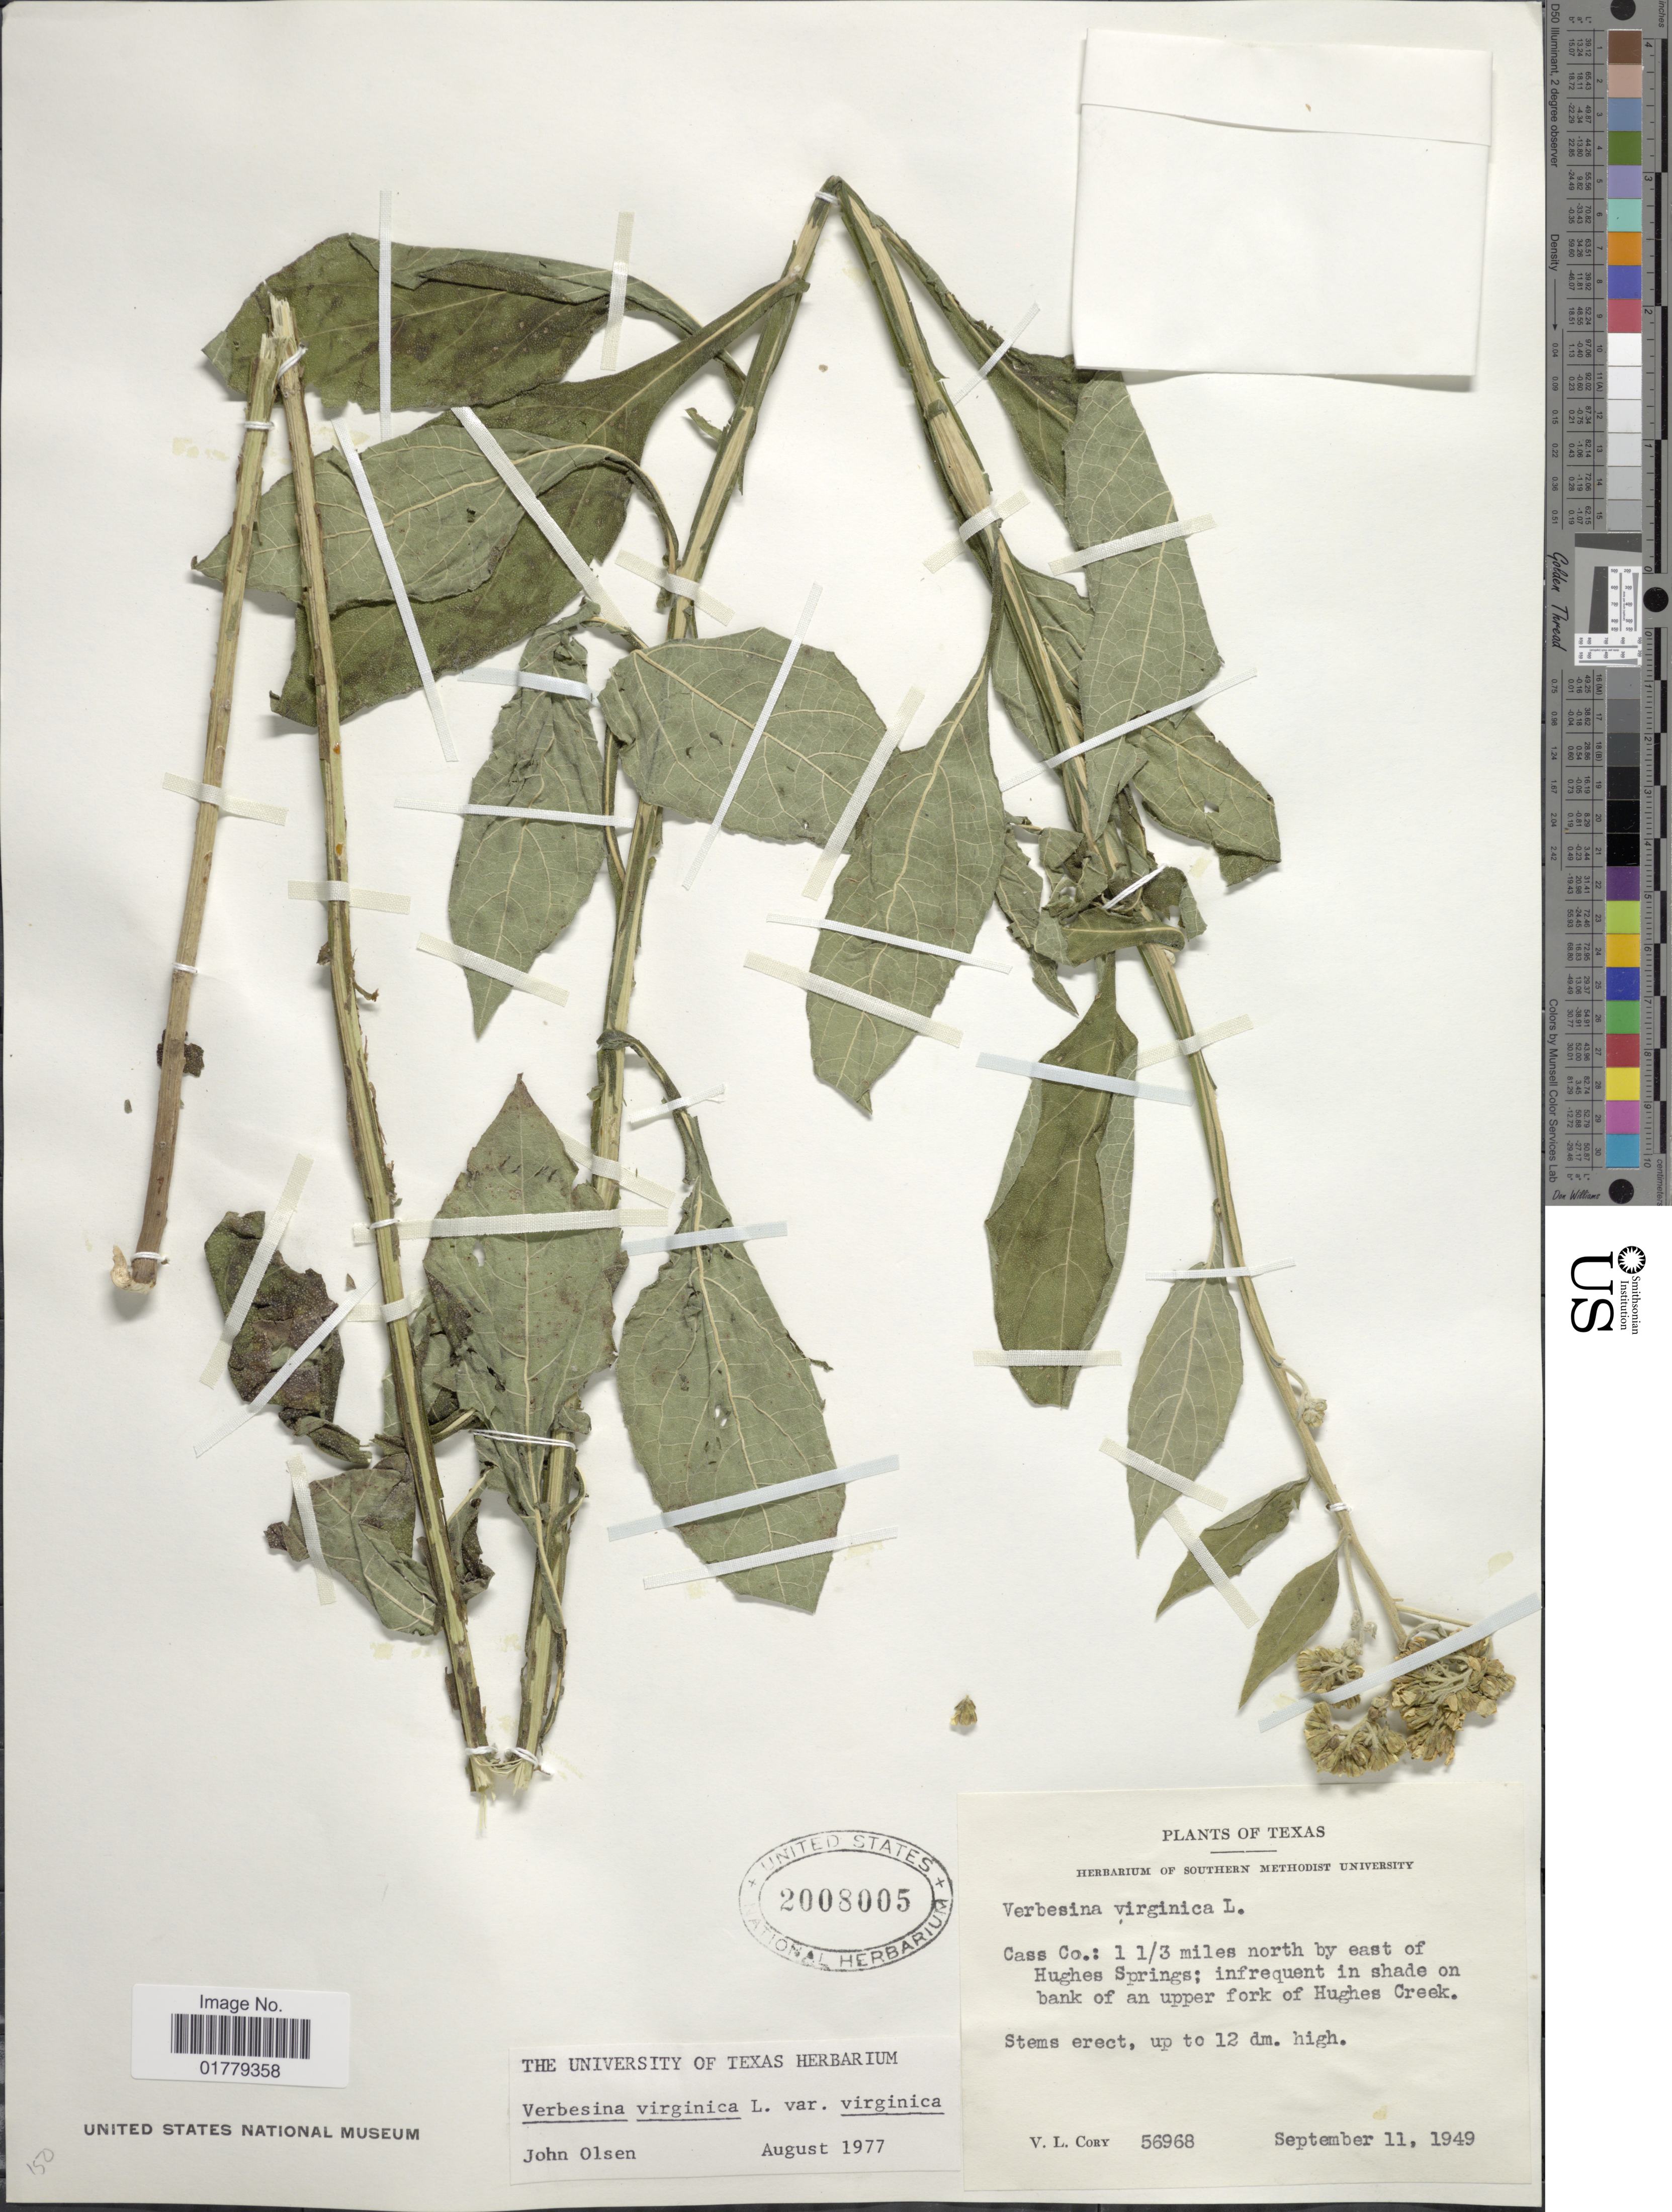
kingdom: Plantae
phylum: Tracheophyta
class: Magnoliopsida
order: Asterales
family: Asteraceae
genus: Verbesina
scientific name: Verbesina virginica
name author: L.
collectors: V. Cory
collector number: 56968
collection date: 1949-09-11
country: United States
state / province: Texas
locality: Cass Co.: 1 1/3 miles north by east of Hughes Springs; infrequent in shade on bank of an upper fork of Hughes Creek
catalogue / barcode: US 2008005